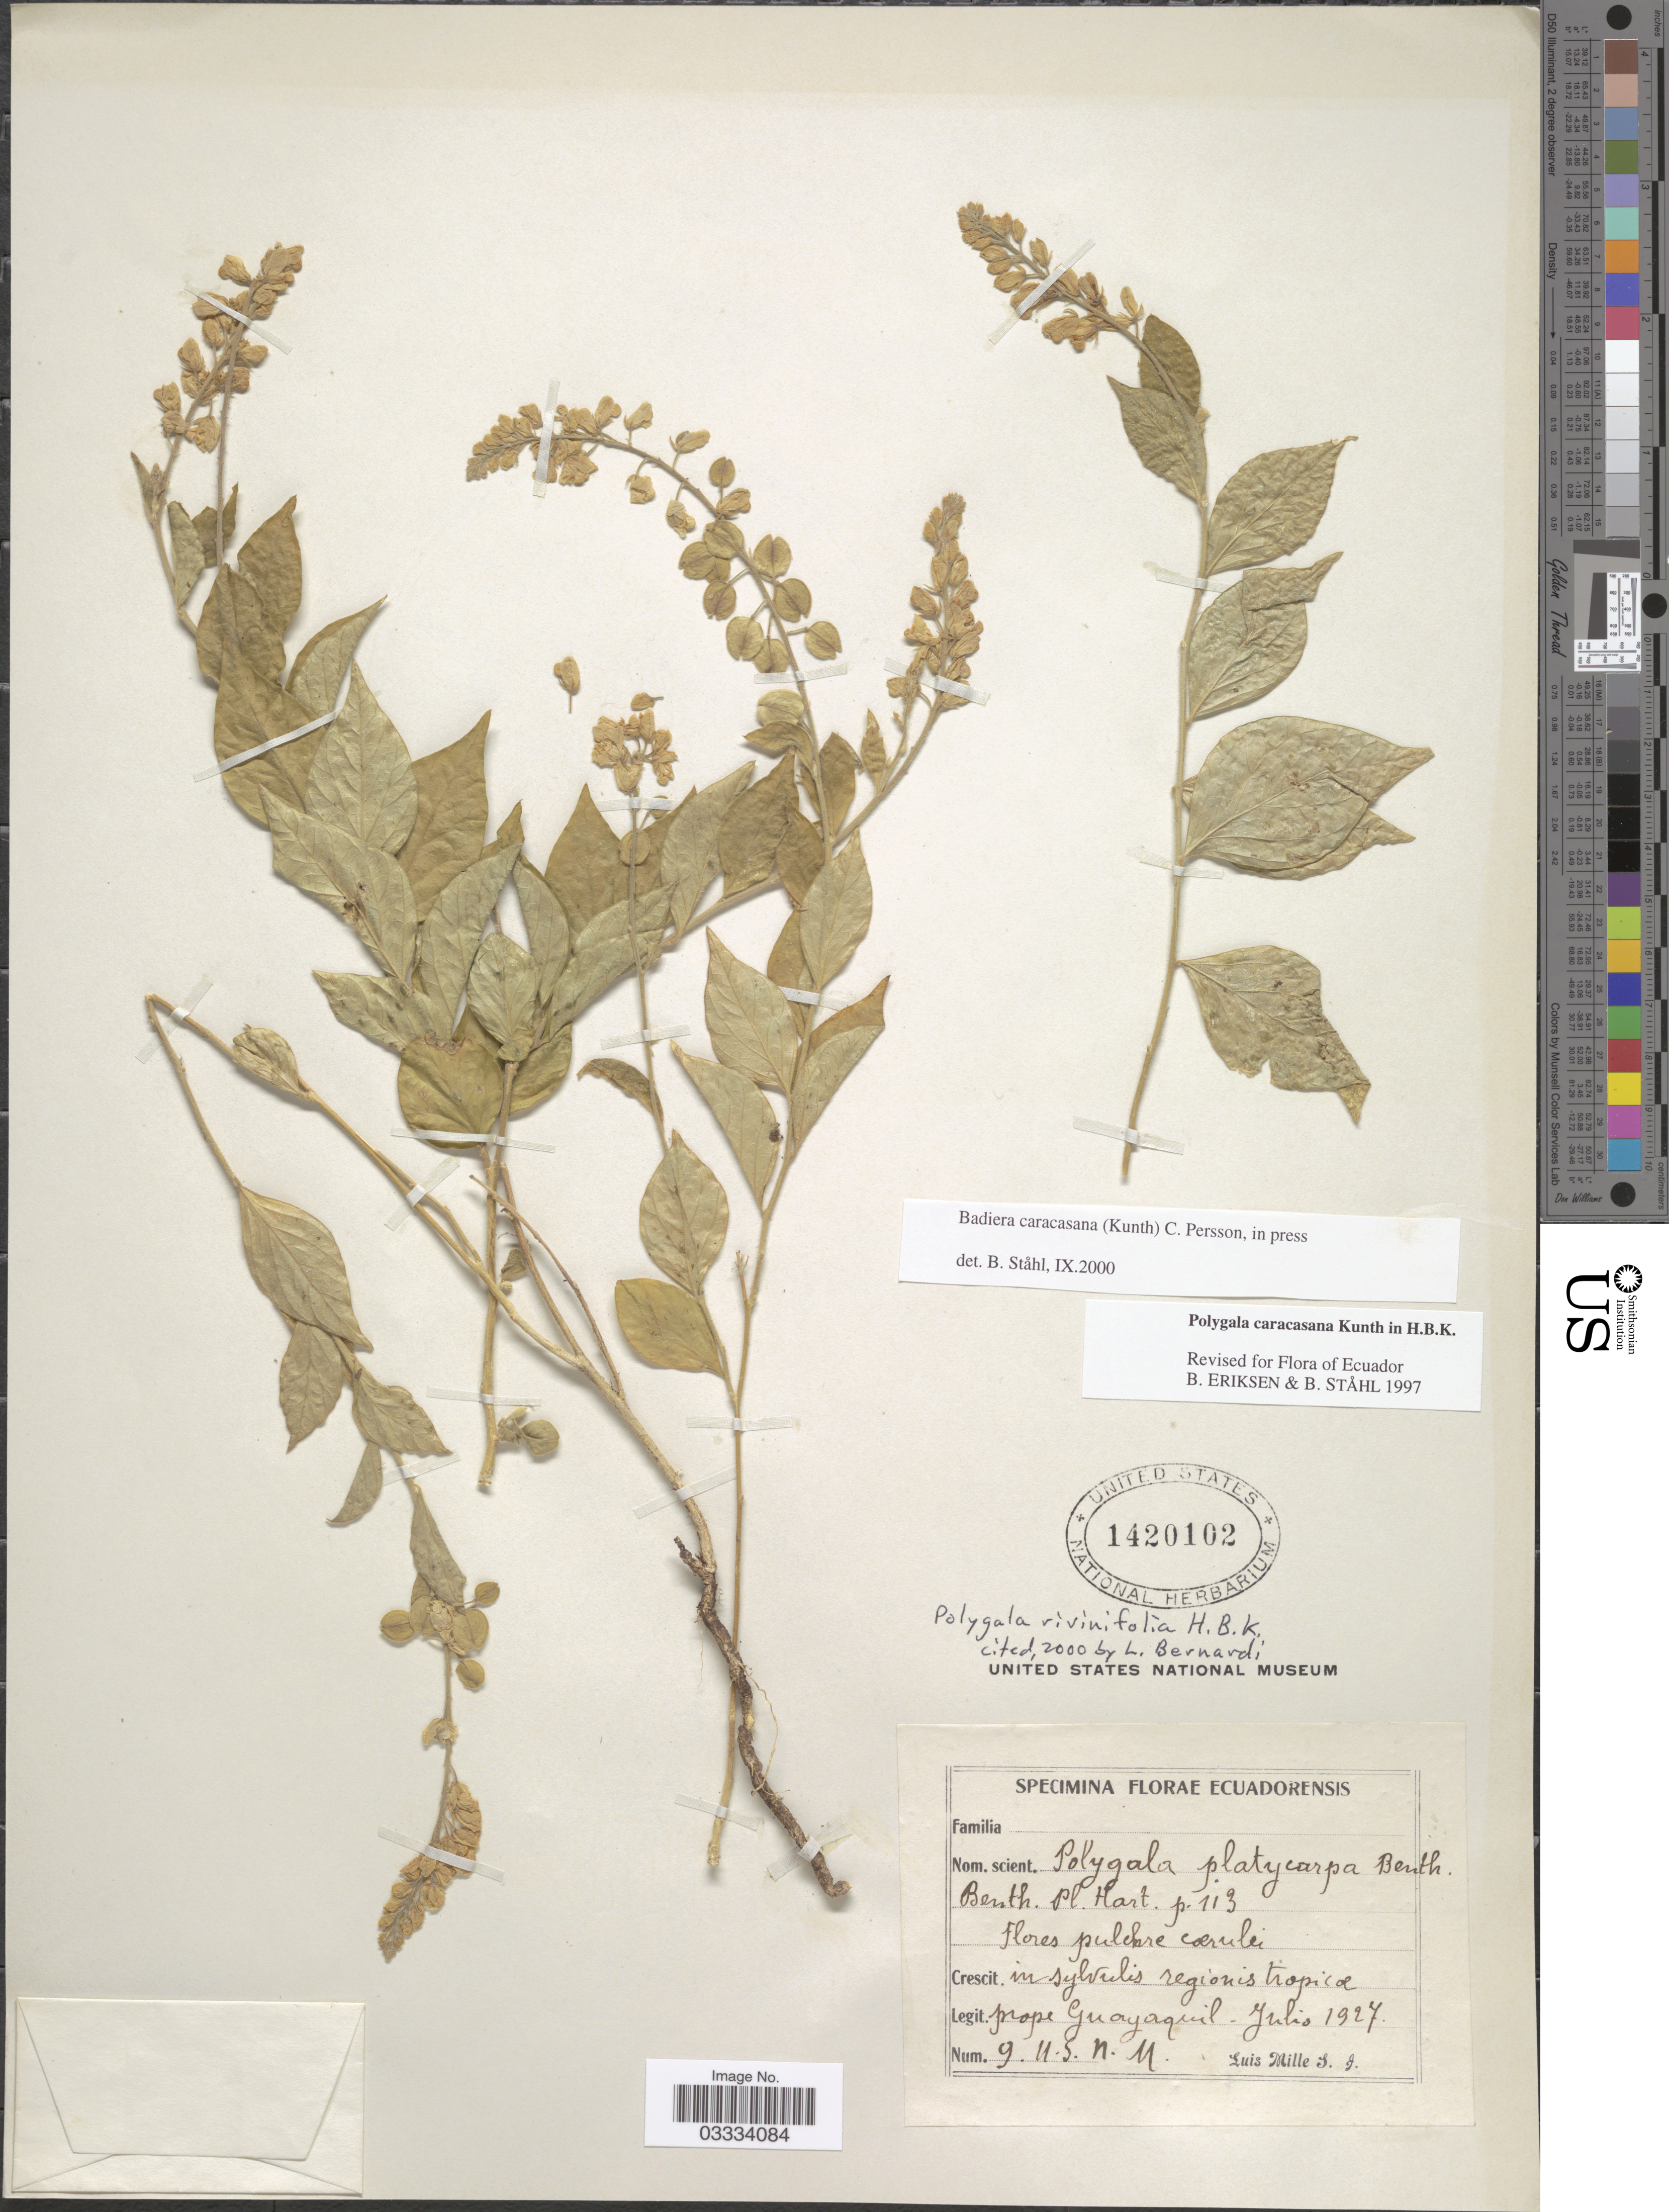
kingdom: Plantae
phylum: Tracheophyta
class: Magnoliopsida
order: Fabales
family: Polygalaceae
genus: Hebecarpa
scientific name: Hebecarpa platycarpa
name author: (Benth.) J.R. Abbott & J.F.B. Pastore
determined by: Strong, Mark T., (BOT), Smithsonian Institution - National Museum of Natural History (UNITED STATES)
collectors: L. Mille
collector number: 9 N.S.N.M.?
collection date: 1927-07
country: Ecuador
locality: Prope Guayaquil.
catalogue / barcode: US 1420102